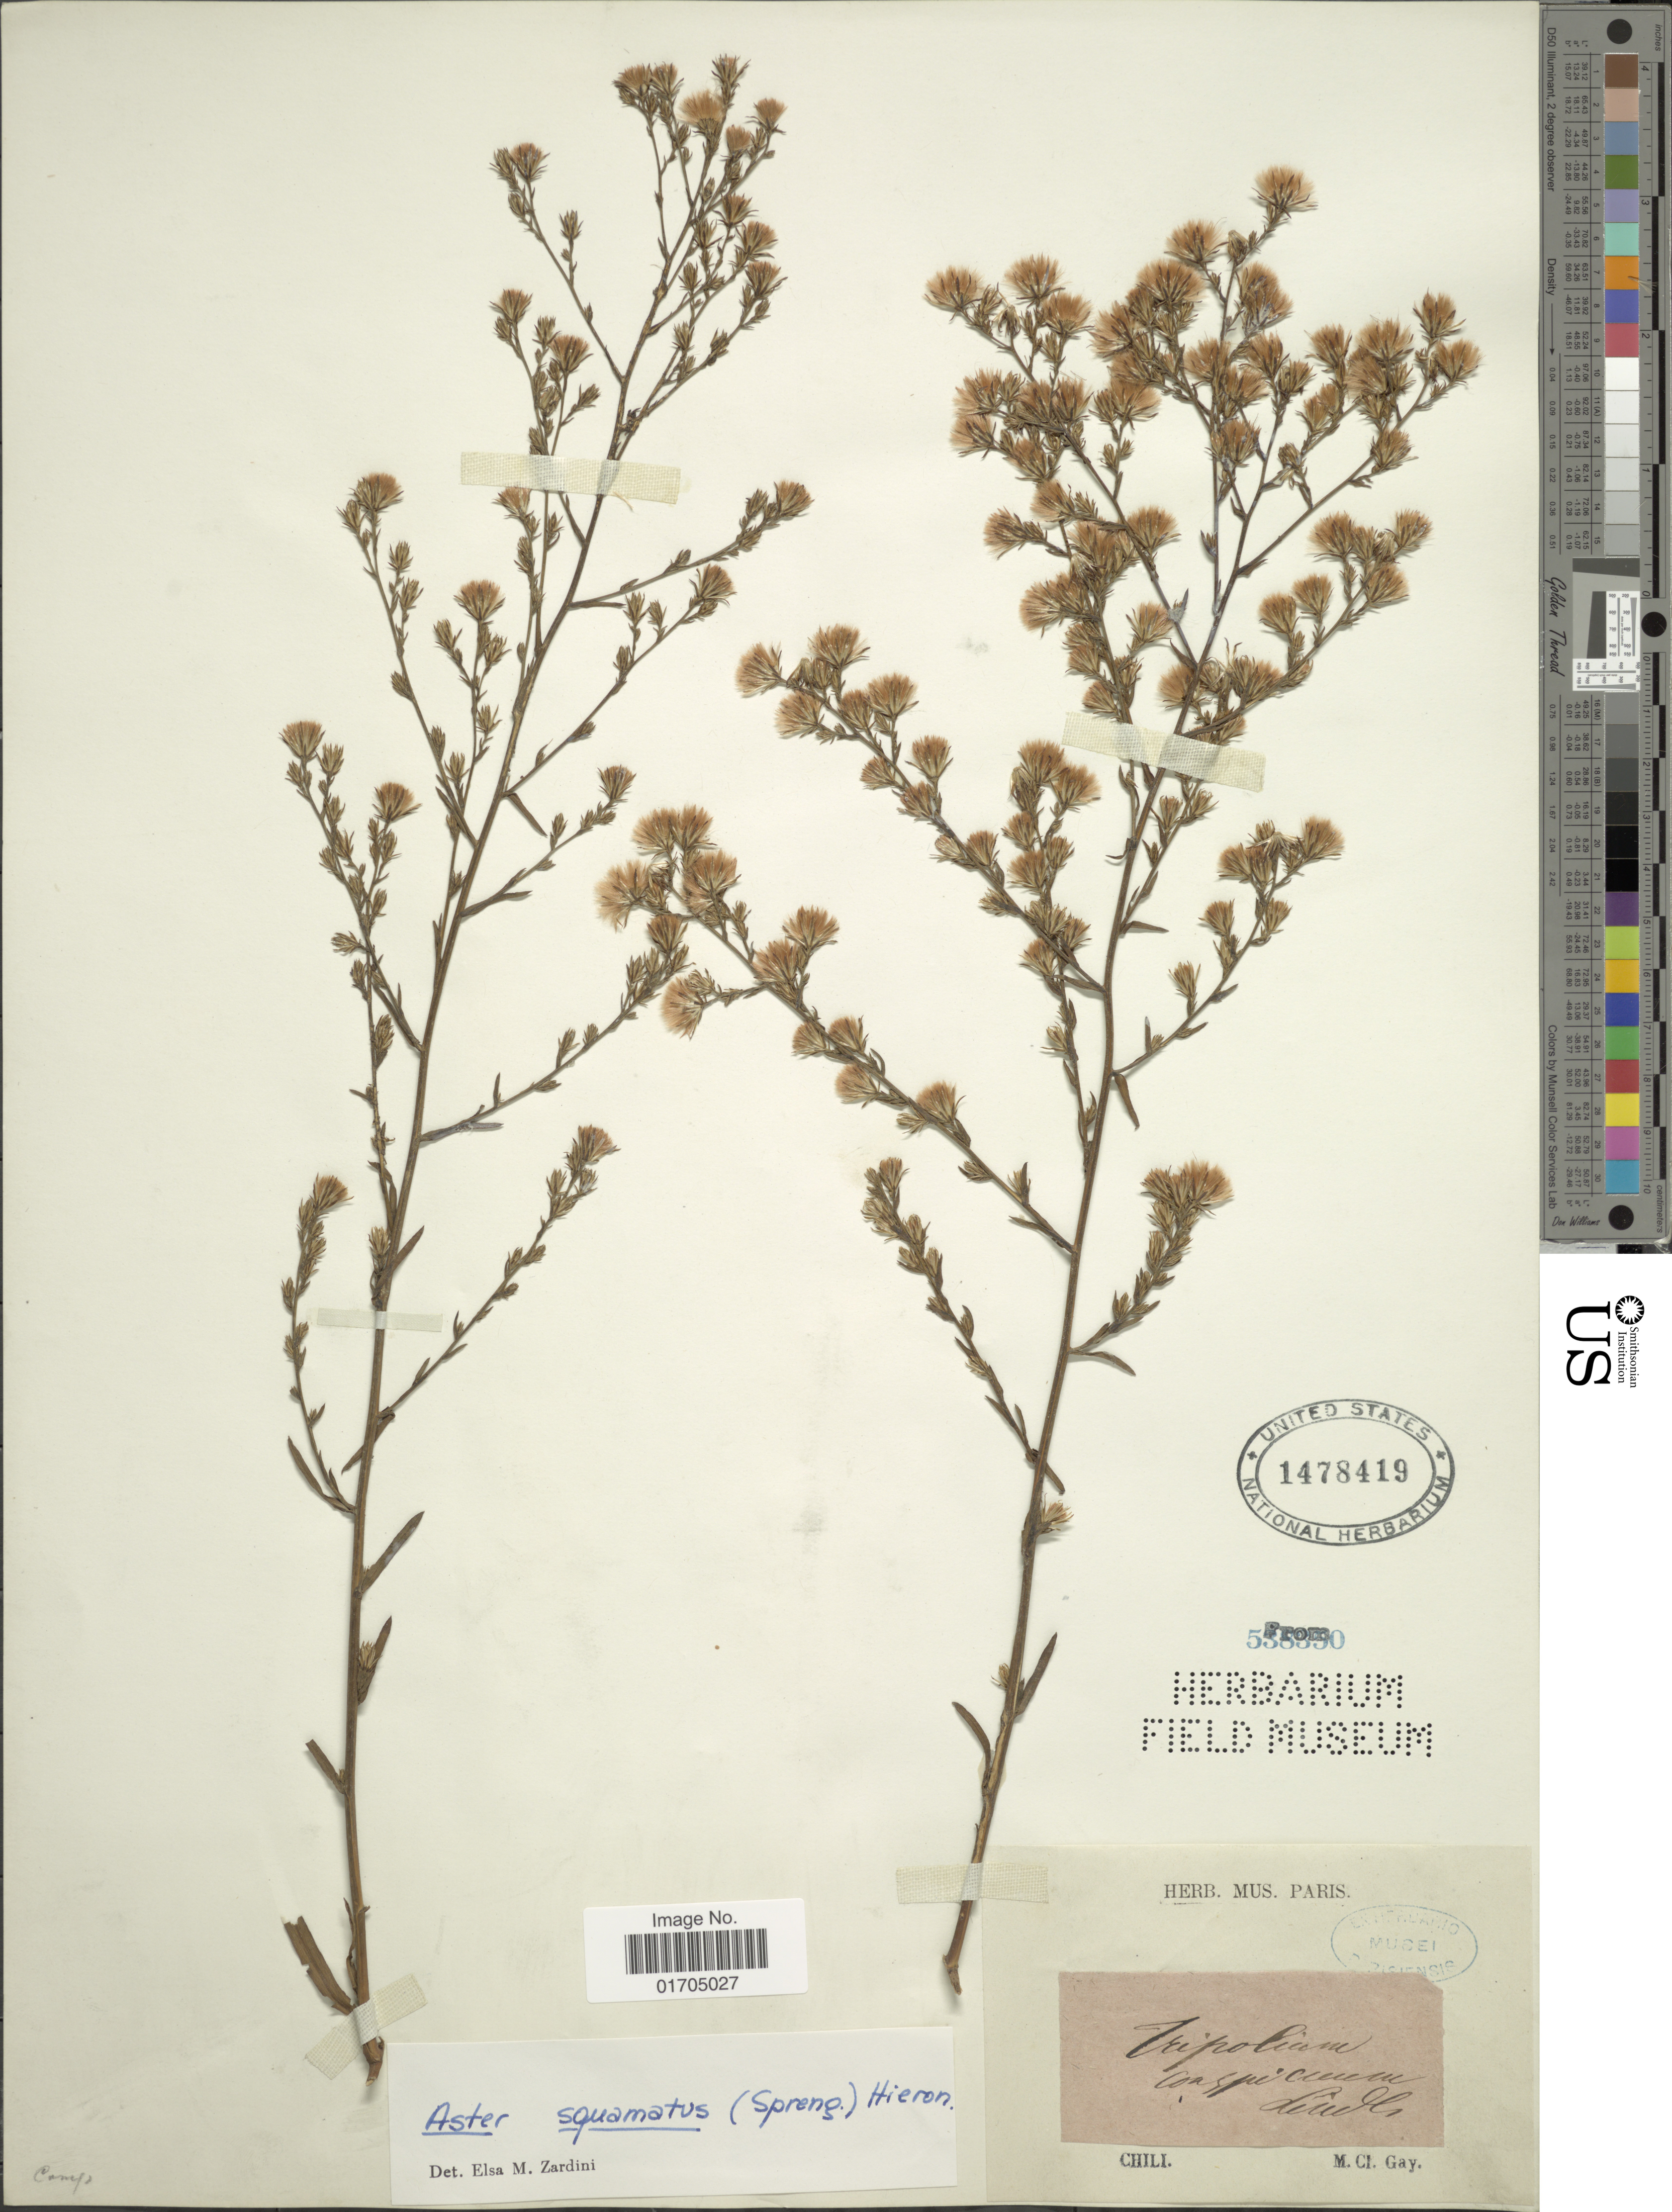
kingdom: Plantae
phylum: Tracheophyta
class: Magnoliopsida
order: Asterales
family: Asteraceae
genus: Symphyotrichum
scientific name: Symphyotrichum squamatum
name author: (Spreng.) G.L. Nesom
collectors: M. Gay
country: Chile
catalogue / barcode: US 1478419